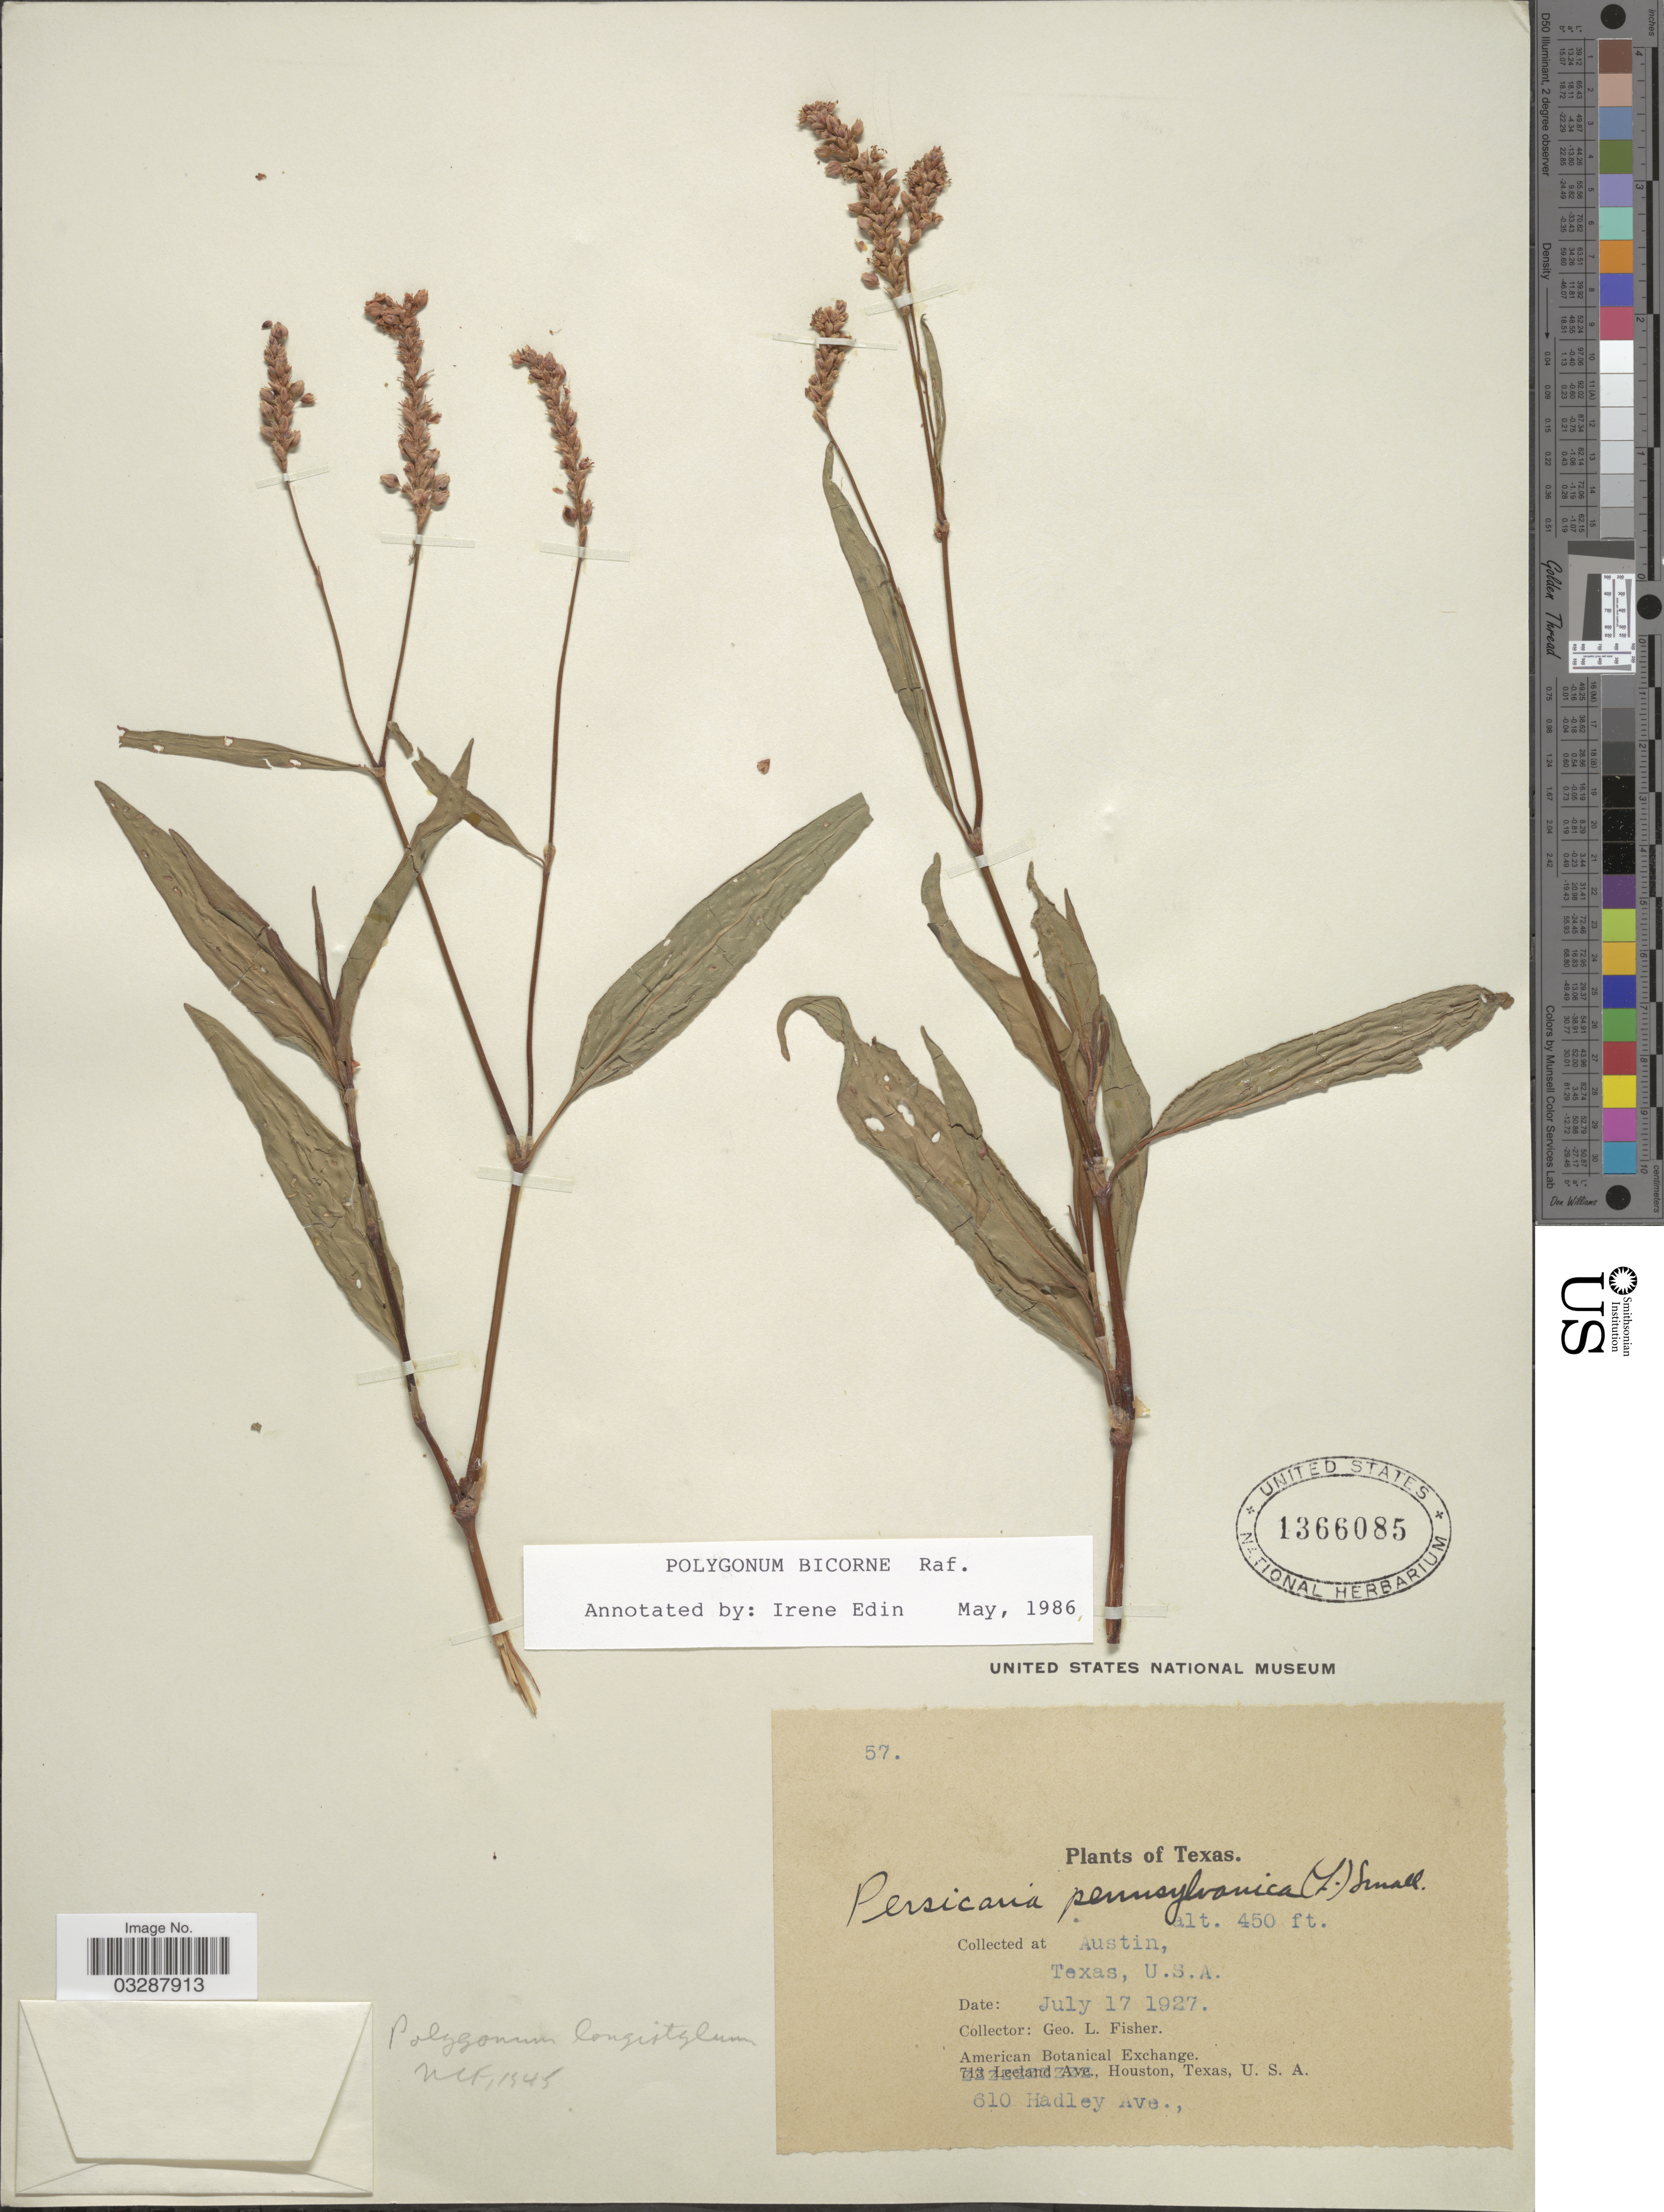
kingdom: Plantae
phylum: Tracheophyta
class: Magnoliopsida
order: Caryophyllales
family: Polygonaceae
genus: Persicaria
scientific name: Persicaria bicornis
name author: (Raf.) Nieuwl.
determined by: Atha, D. E.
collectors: G. L. Fisher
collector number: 57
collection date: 1927-07-17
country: United States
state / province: Texas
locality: Austin.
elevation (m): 137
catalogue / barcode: US 1366085